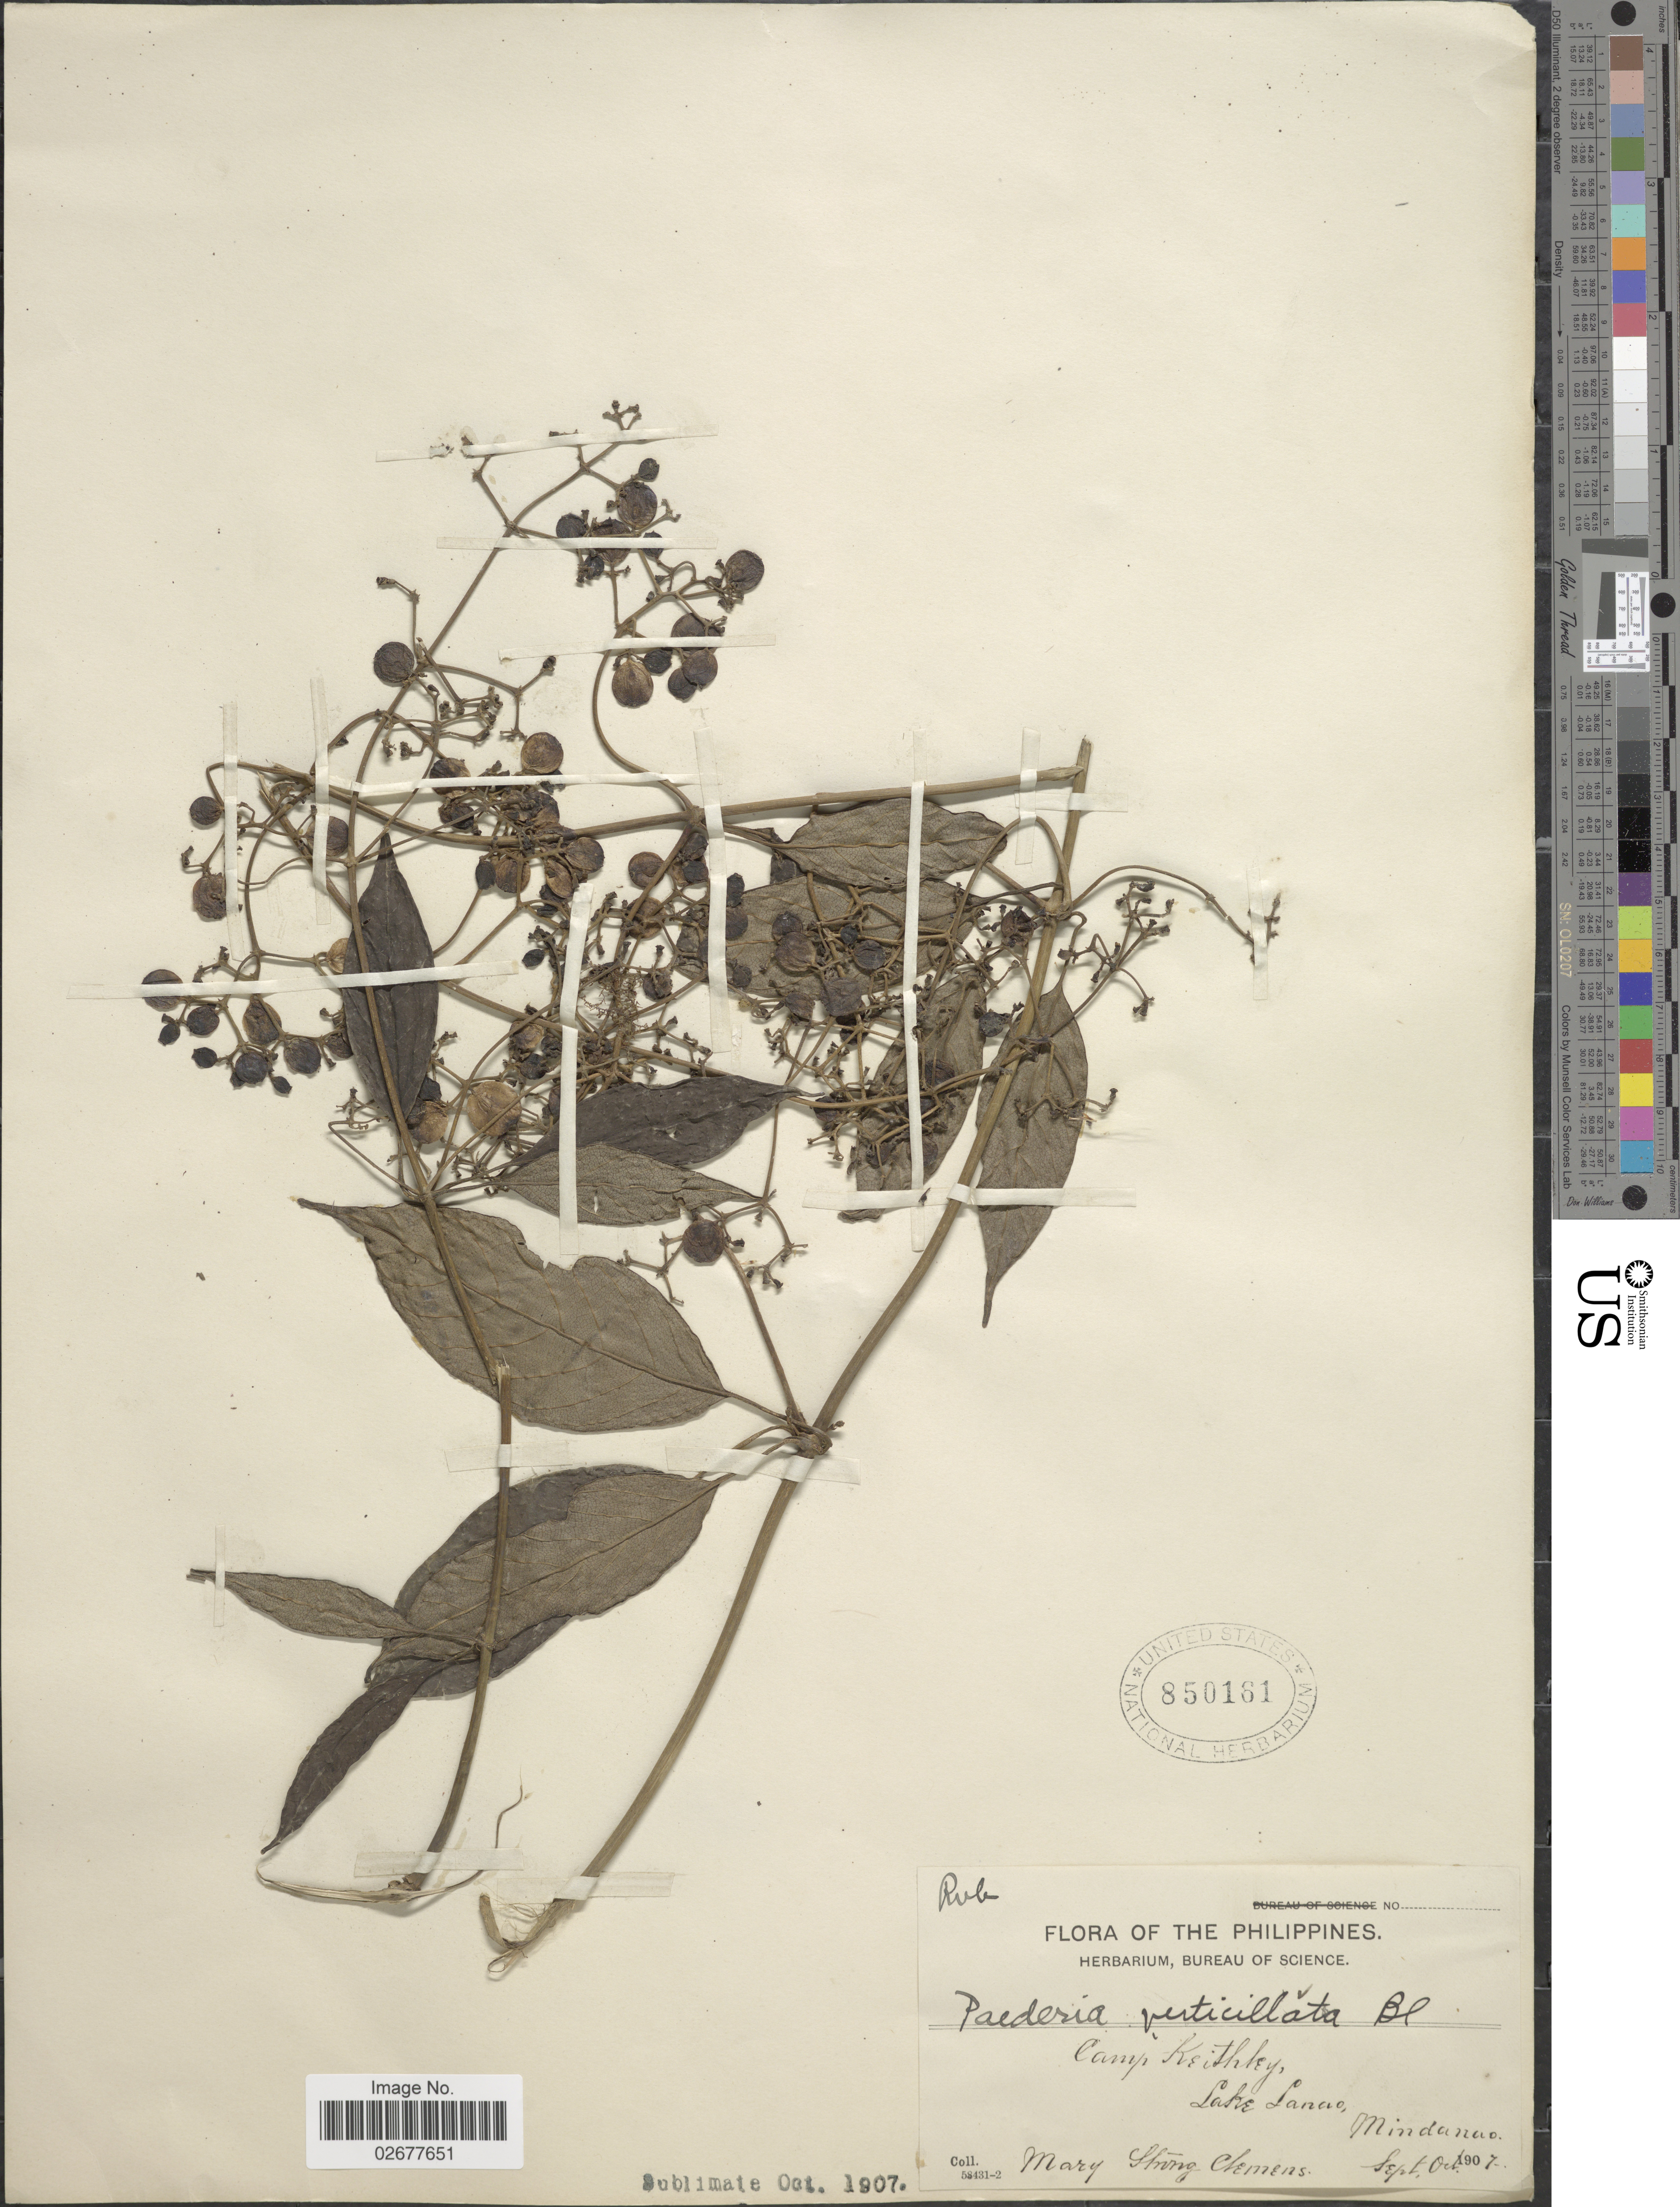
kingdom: Plantae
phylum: Tracheophyta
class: Magnoliopsida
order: Gentianales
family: Rubiaceae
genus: Paederia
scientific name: Paederia verticillata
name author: Blume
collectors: M. S. Clemens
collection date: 1907-09/1907-10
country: Philippines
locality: Camp Keithley, Lake Lanao, Mindanao.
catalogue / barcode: US 850161